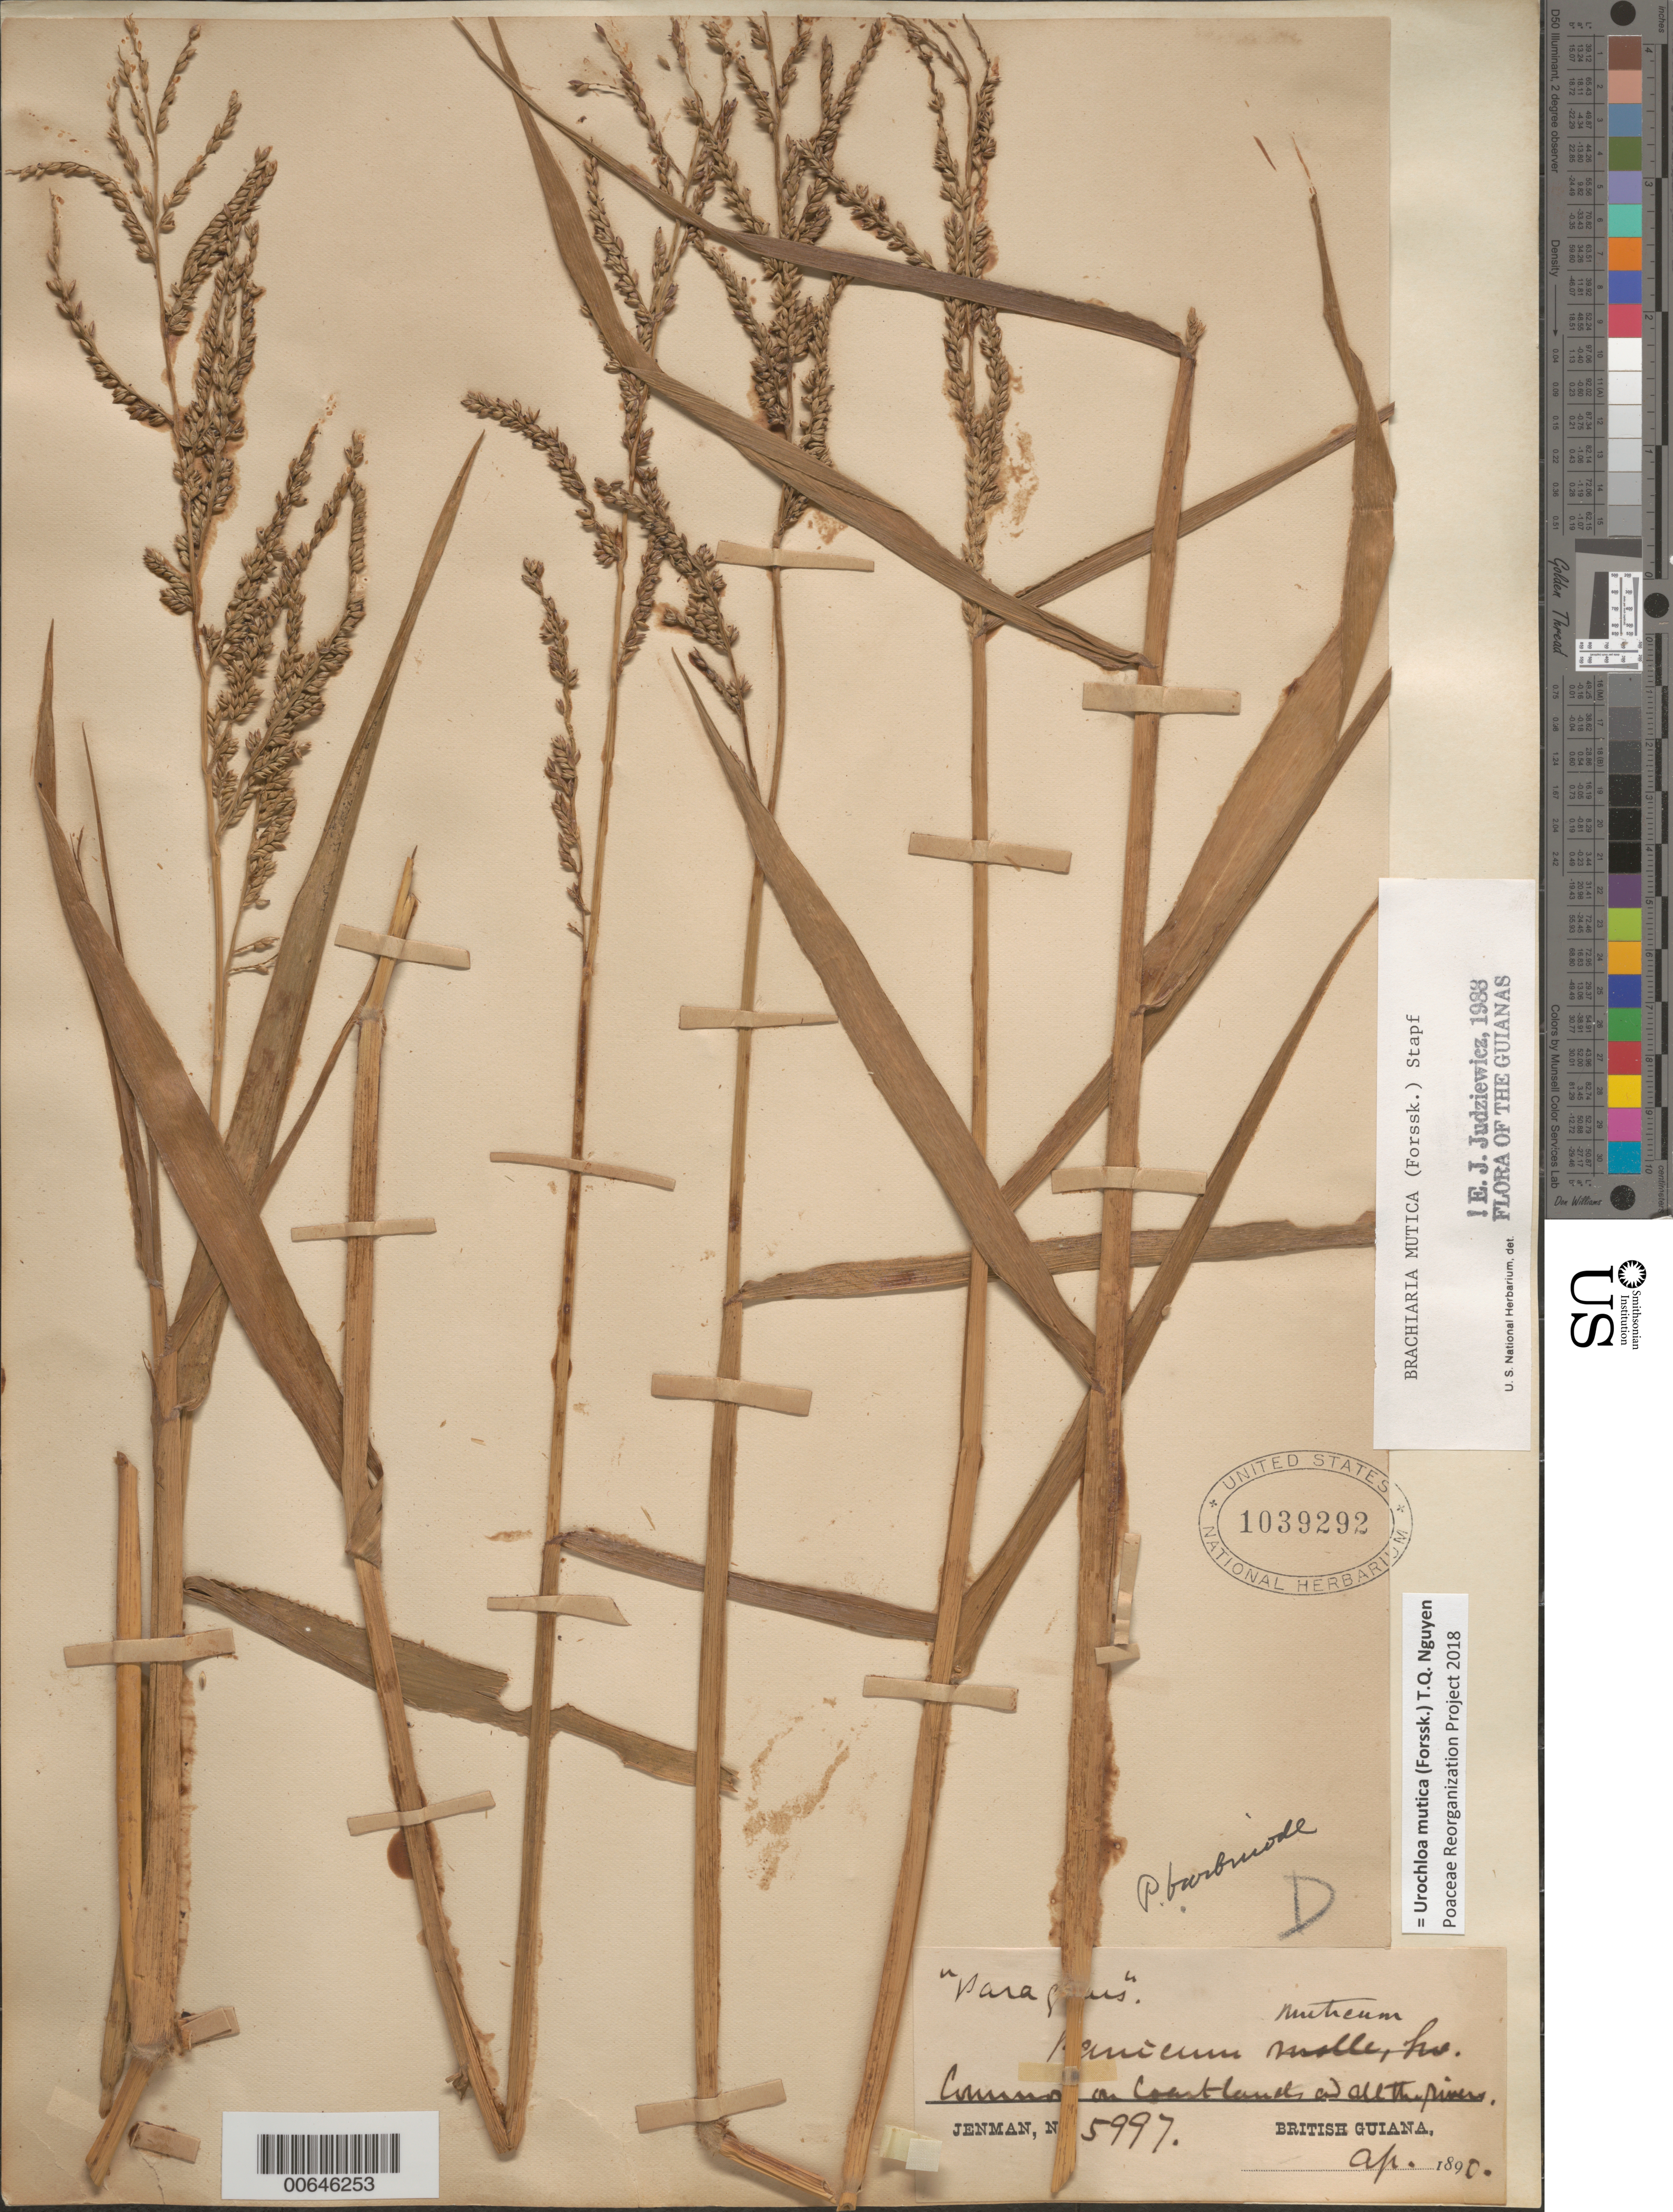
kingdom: Plantae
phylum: Tracheophyta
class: Liliopsida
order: Poales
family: Poaceae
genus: Urochloa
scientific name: Urochloa mutica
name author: (Forssk.) T.Q. Nguyen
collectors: -. Jenman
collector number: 5997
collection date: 1890-04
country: Guyana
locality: Common on Courtlands and all The Rivers. British Guiana.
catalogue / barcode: US 1039292